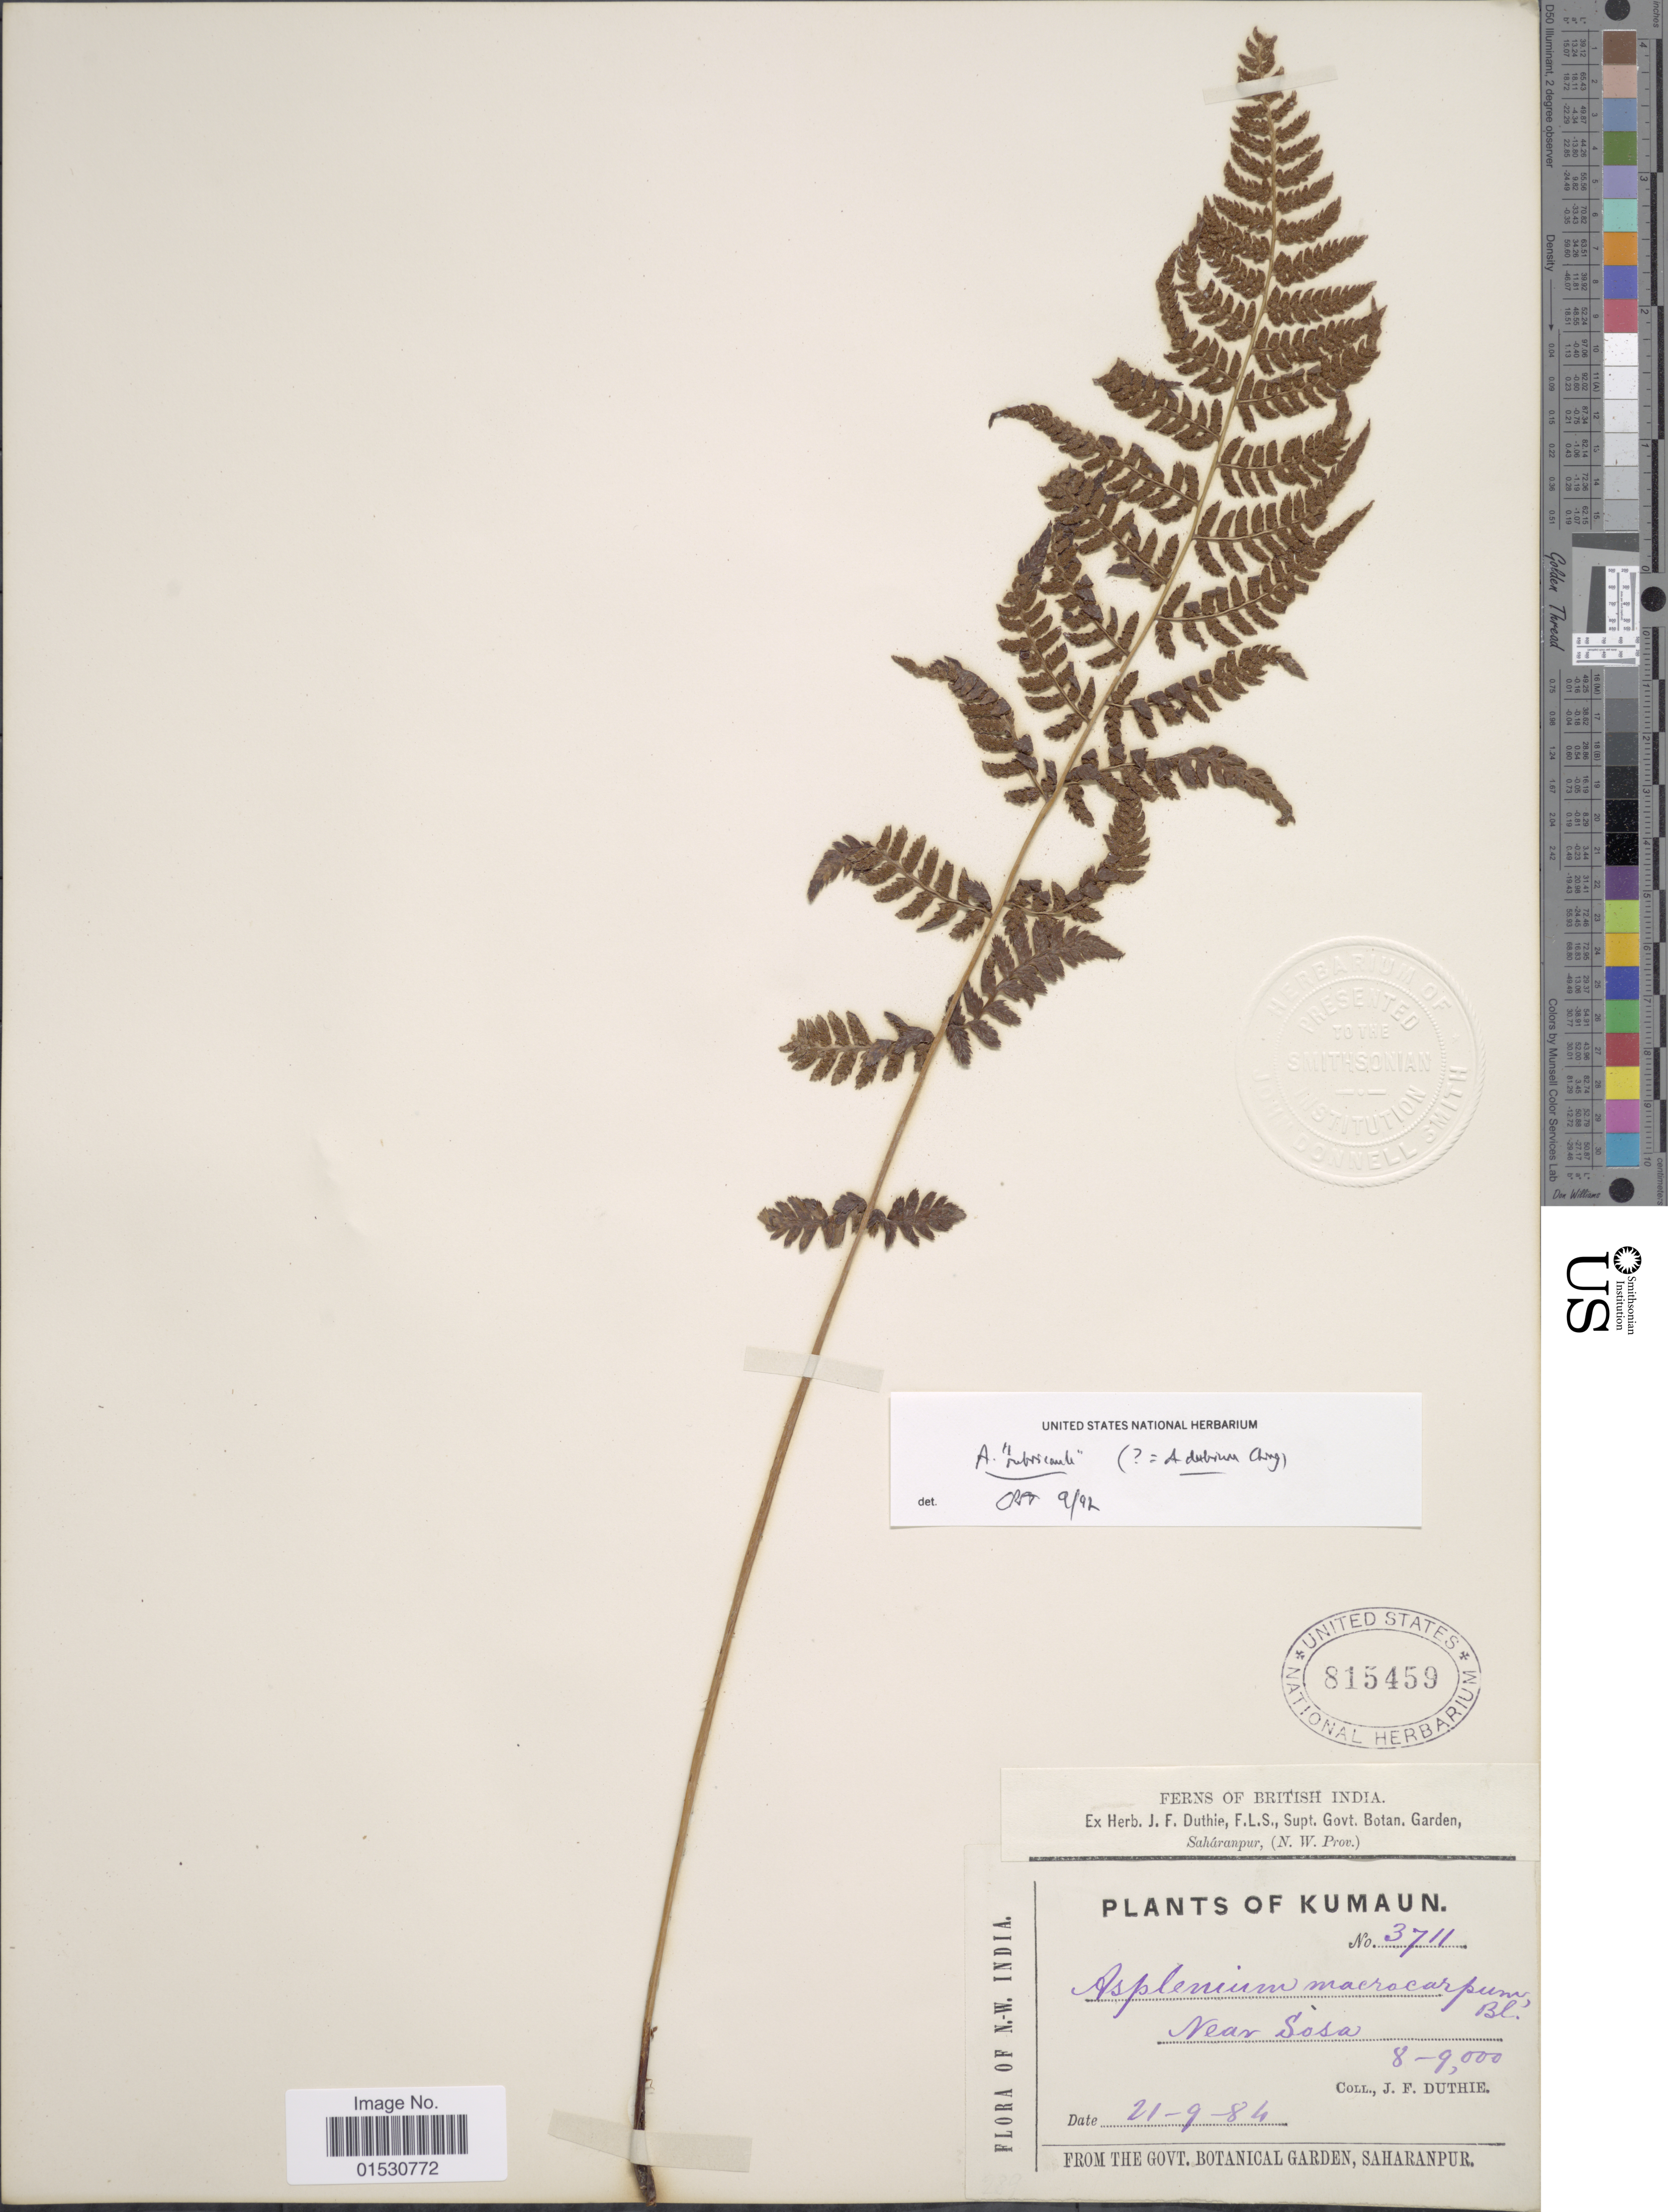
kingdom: Plantae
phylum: Tracheophyta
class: Polypodiopsida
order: Polypodiales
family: Athyriaceae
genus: Athyrium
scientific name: Athyrium macrocarpon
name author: Bedd.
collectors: J. F. Duthie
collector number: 3711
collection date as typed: Transcribed d/m/y: 21/9/84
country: India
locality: Kumaun, N.W. India, near Sosa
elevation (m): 2438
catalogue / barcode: US 815459